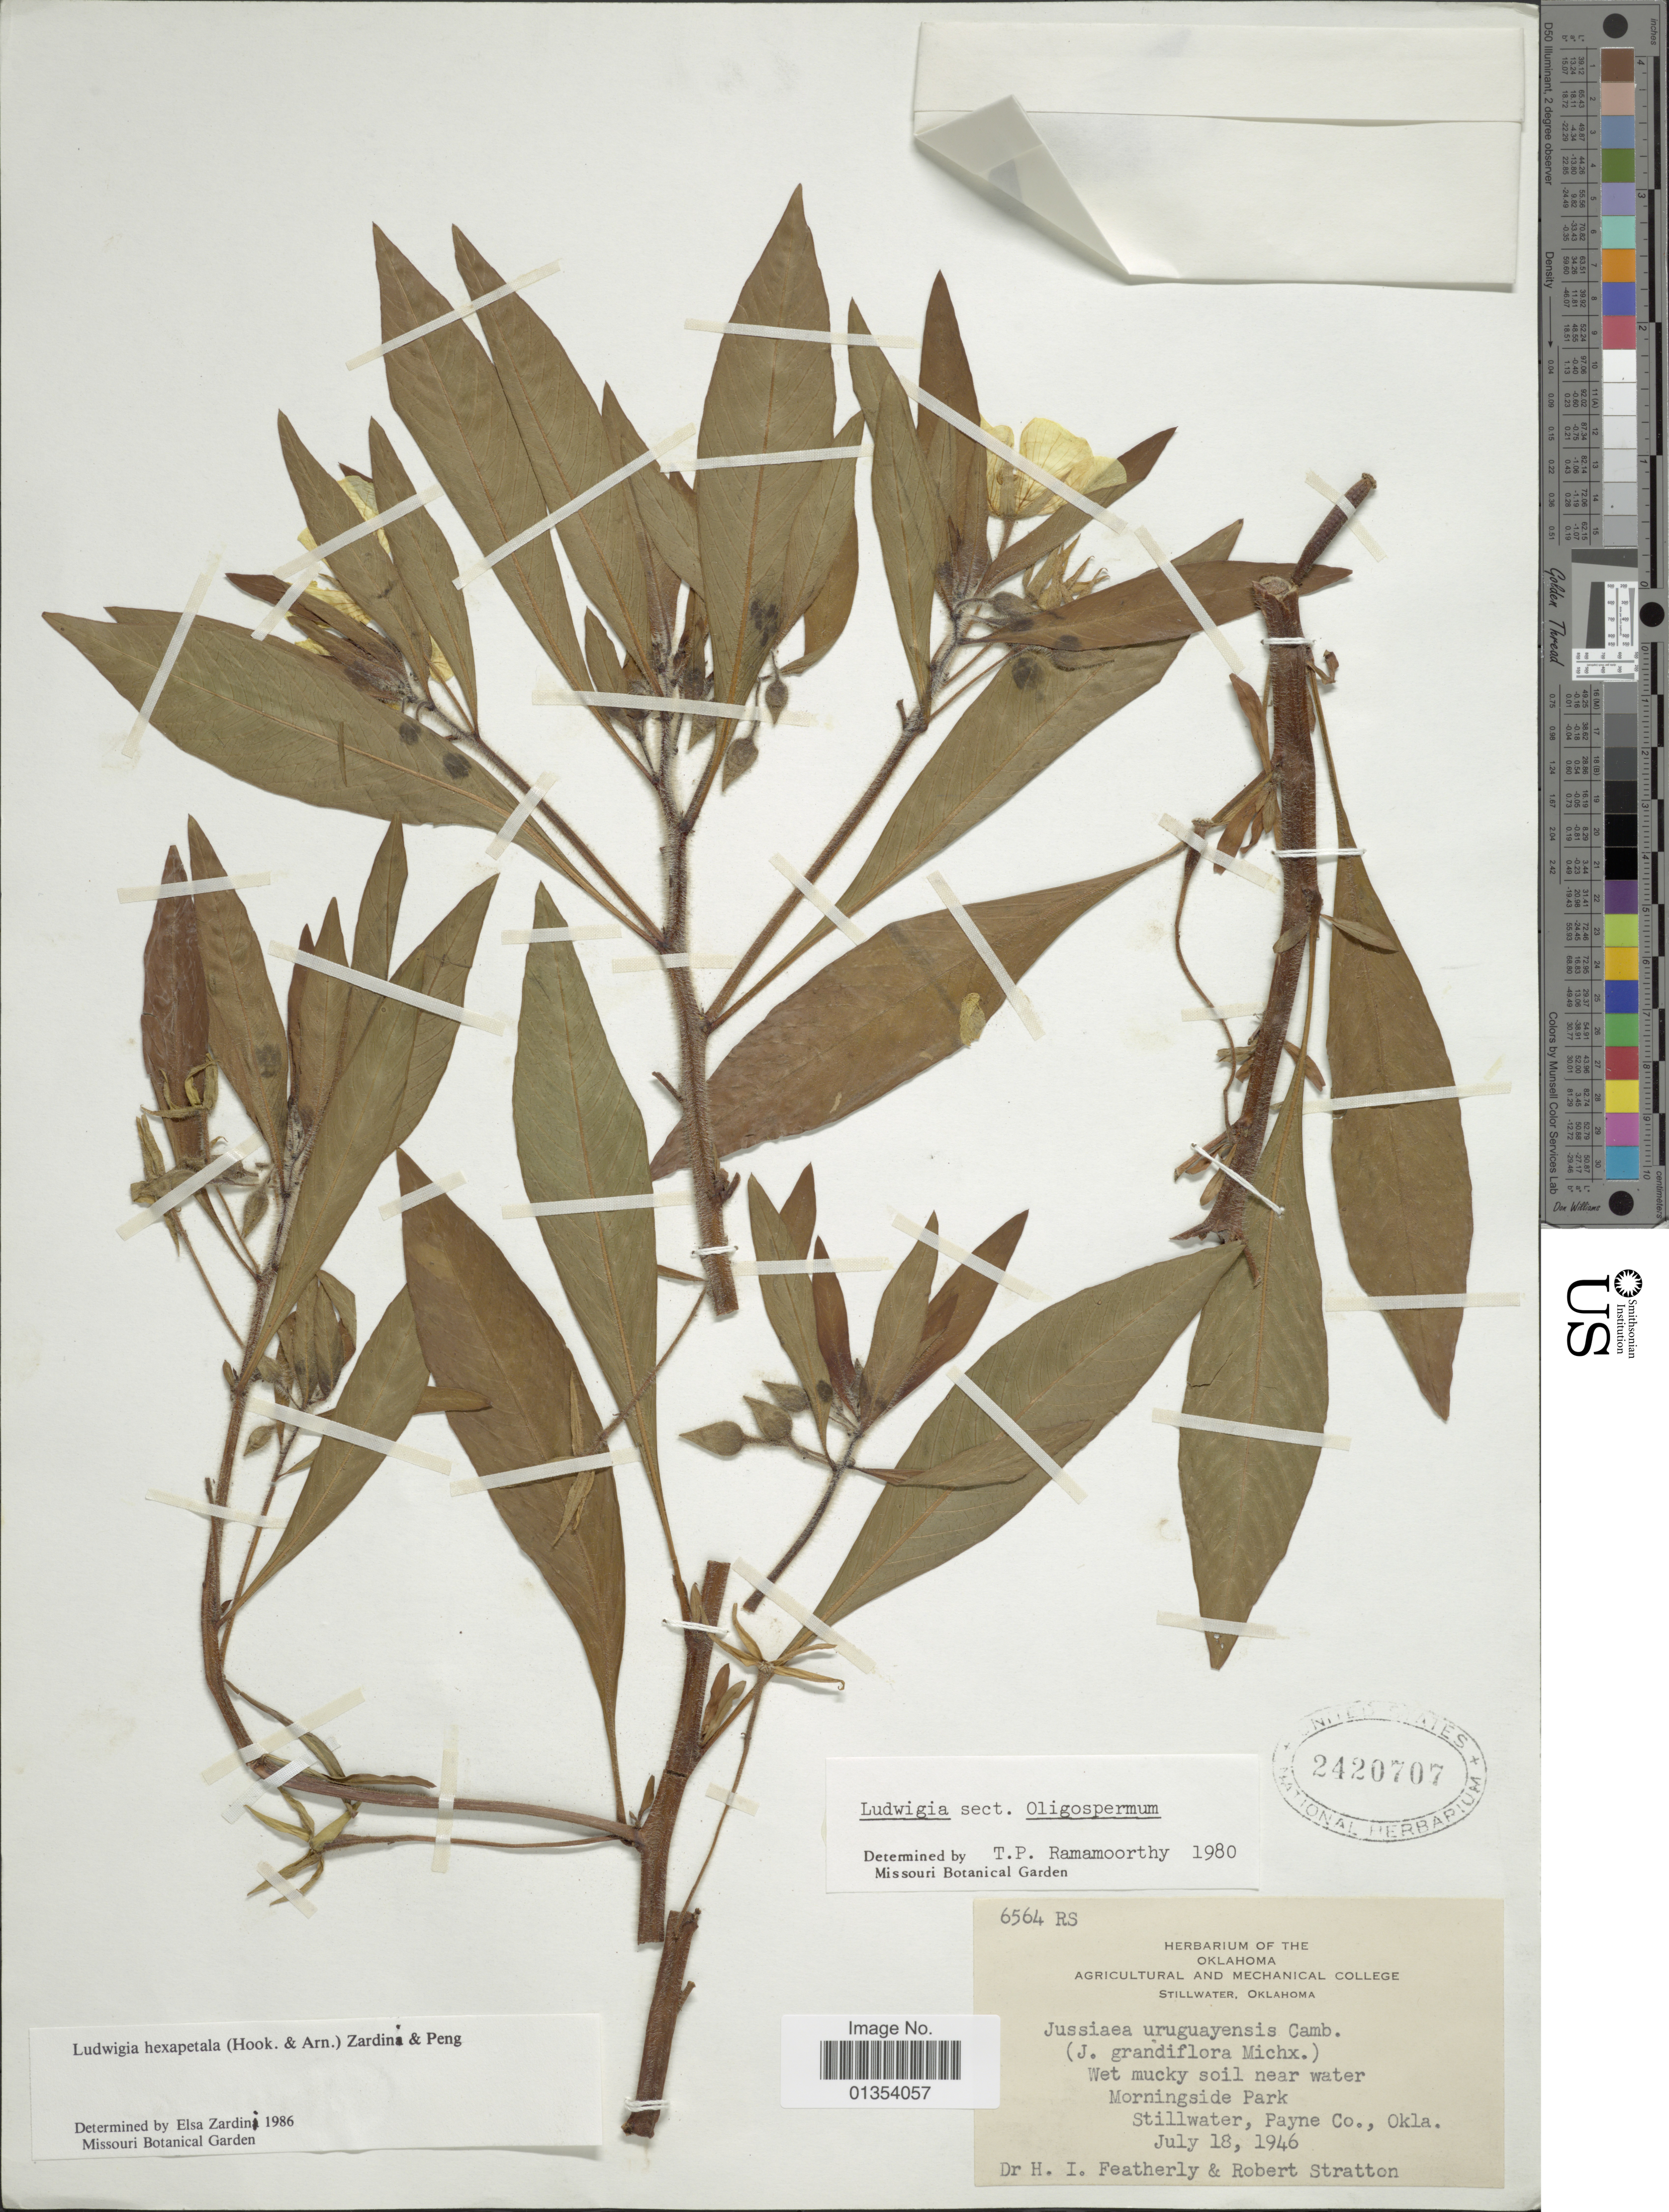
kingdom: Plantae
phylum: Tracheophyta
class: Magnoliopsida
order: Myrtales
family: Onagraceae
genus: Ludwigia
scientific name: Ludwigia hexapetala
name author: (Hook. & Arn.) Zardini et al.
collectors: H. Featherly & R. Stratton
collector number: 6564RS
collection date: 1946-07-18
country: United States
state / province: Oklahoma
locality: Morningside Park, Stillwater, Payne Co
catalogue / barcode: US 2420707